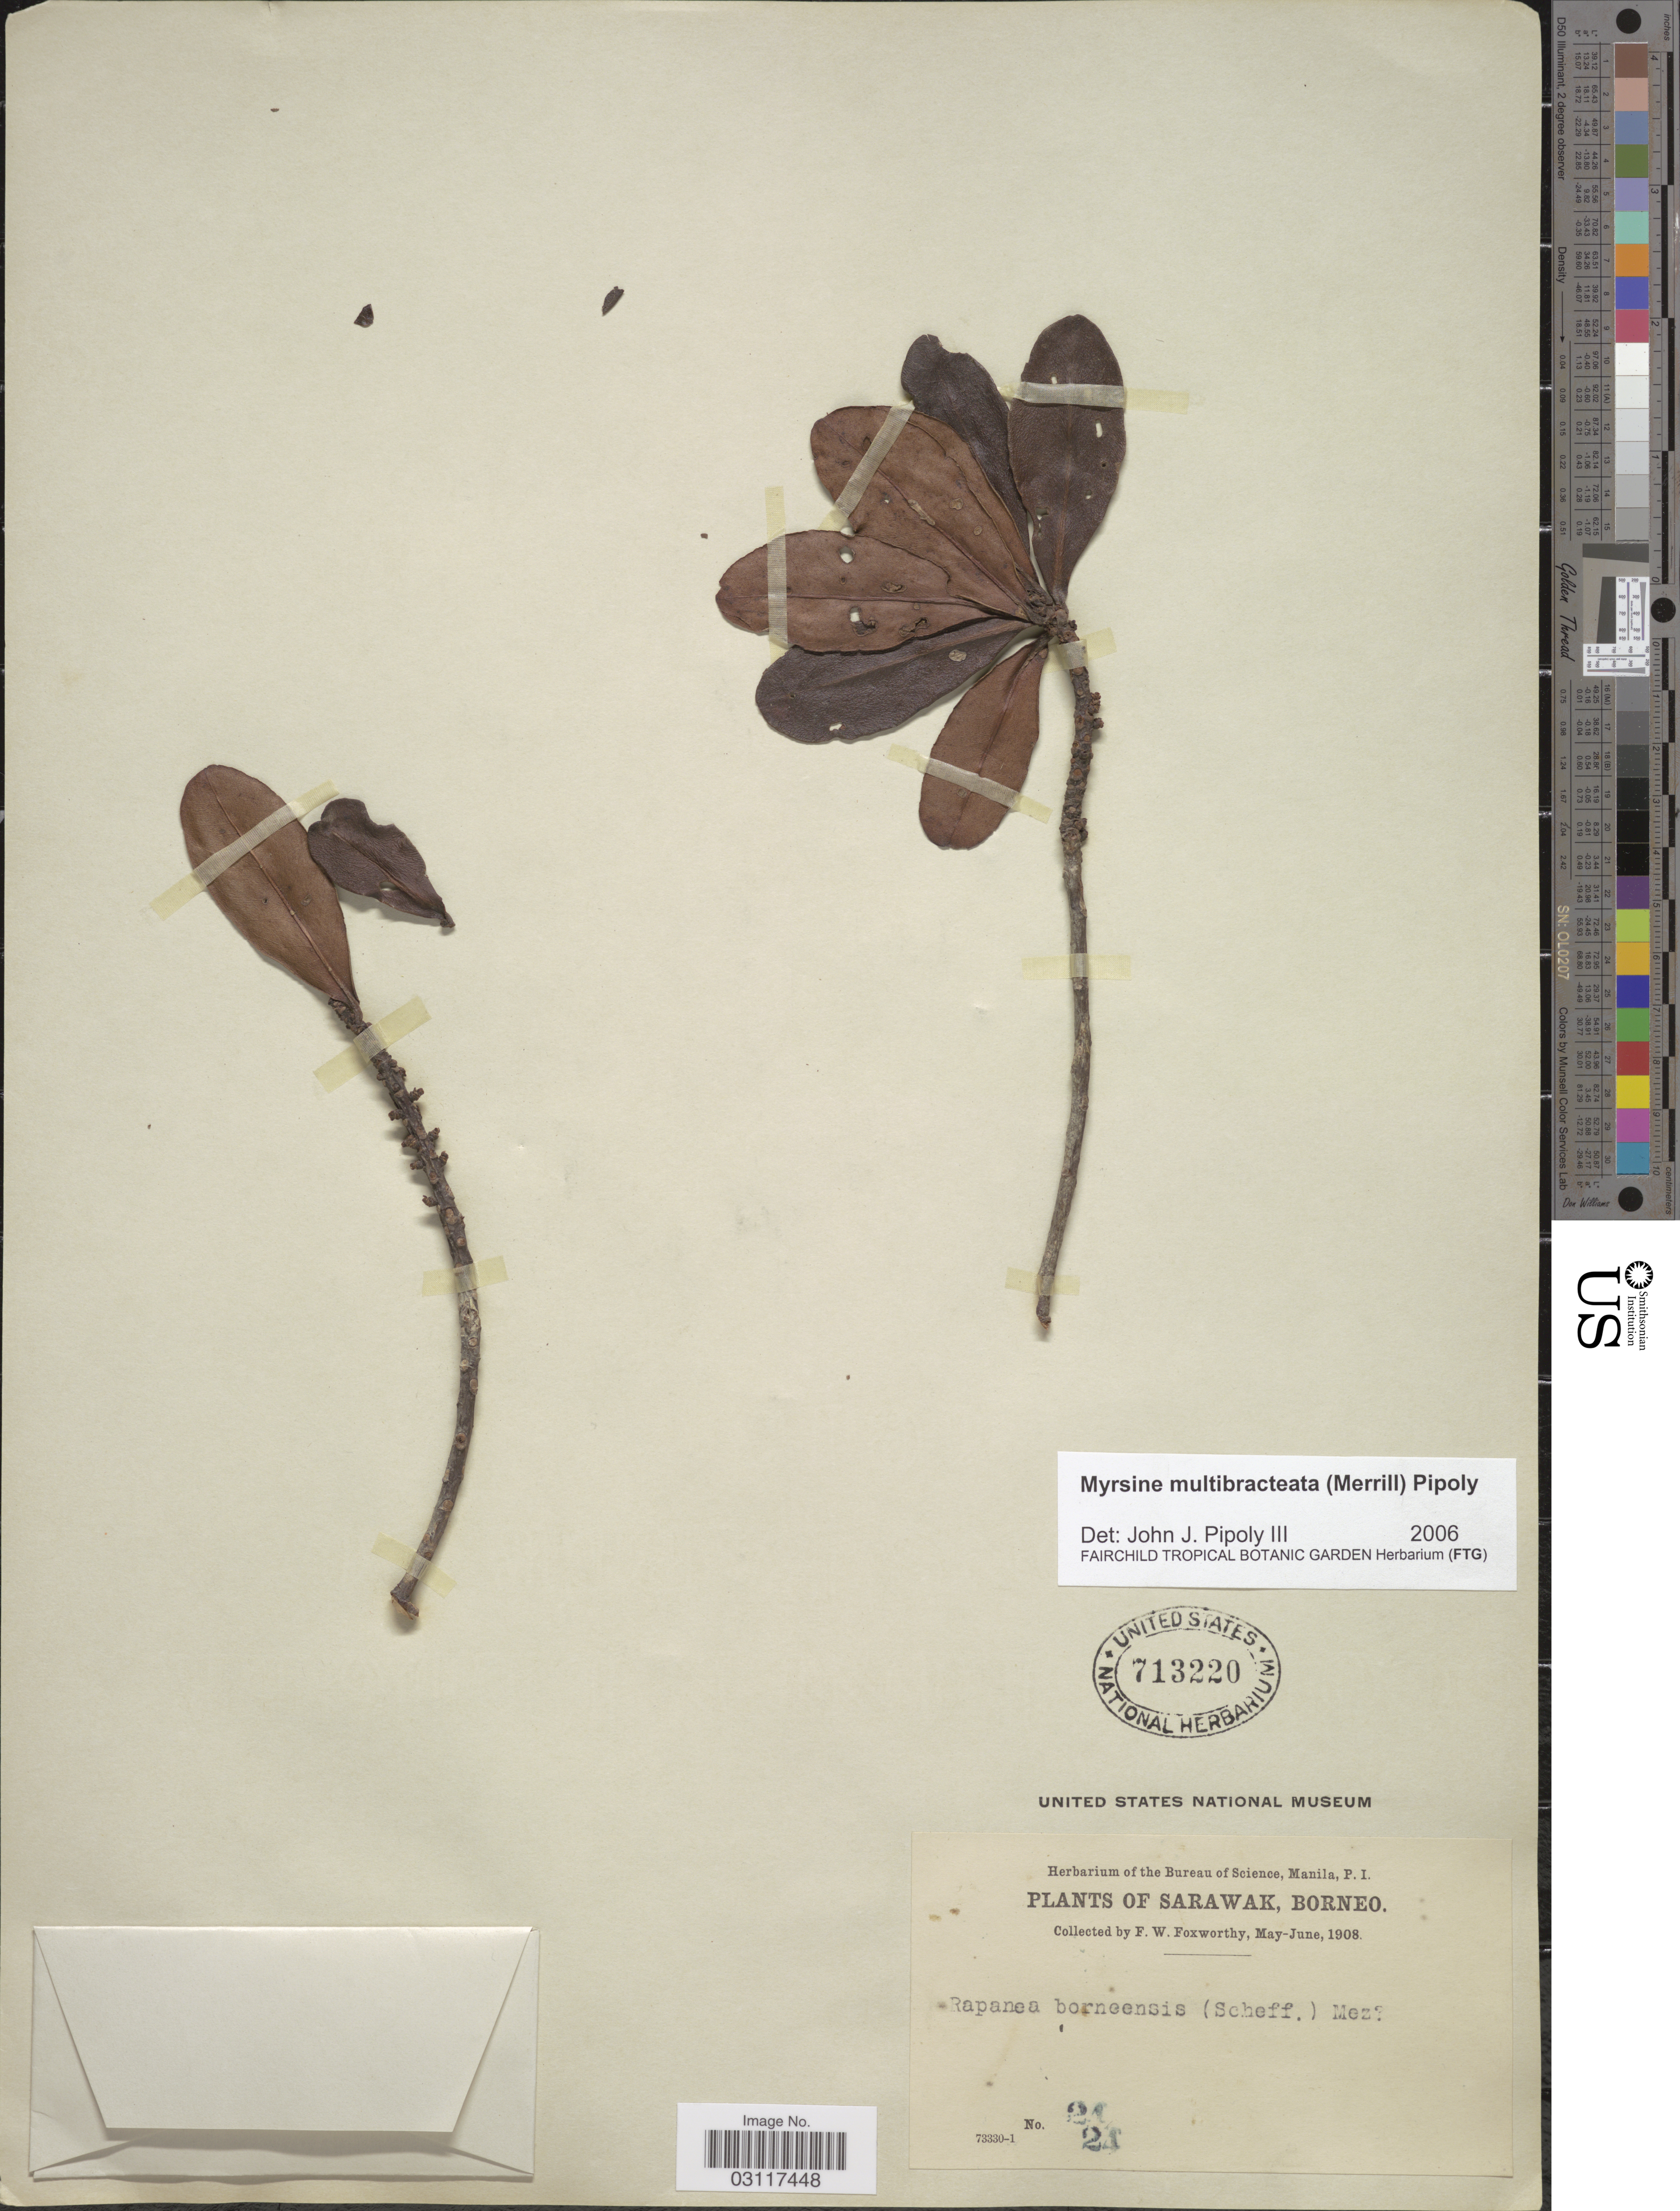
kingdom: Plantae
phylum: Tracheophyta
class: Magnoliopsida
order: Ericales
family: Primulaceae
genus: Myrsine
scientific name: Myrsine multibracteata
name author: (Merr.) Pipoly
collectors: F. W. Foxworthy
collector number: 24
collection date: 1908-05/1908-06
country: Malaysia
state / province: Sarawak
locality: Borneo.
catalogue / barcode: US 713220